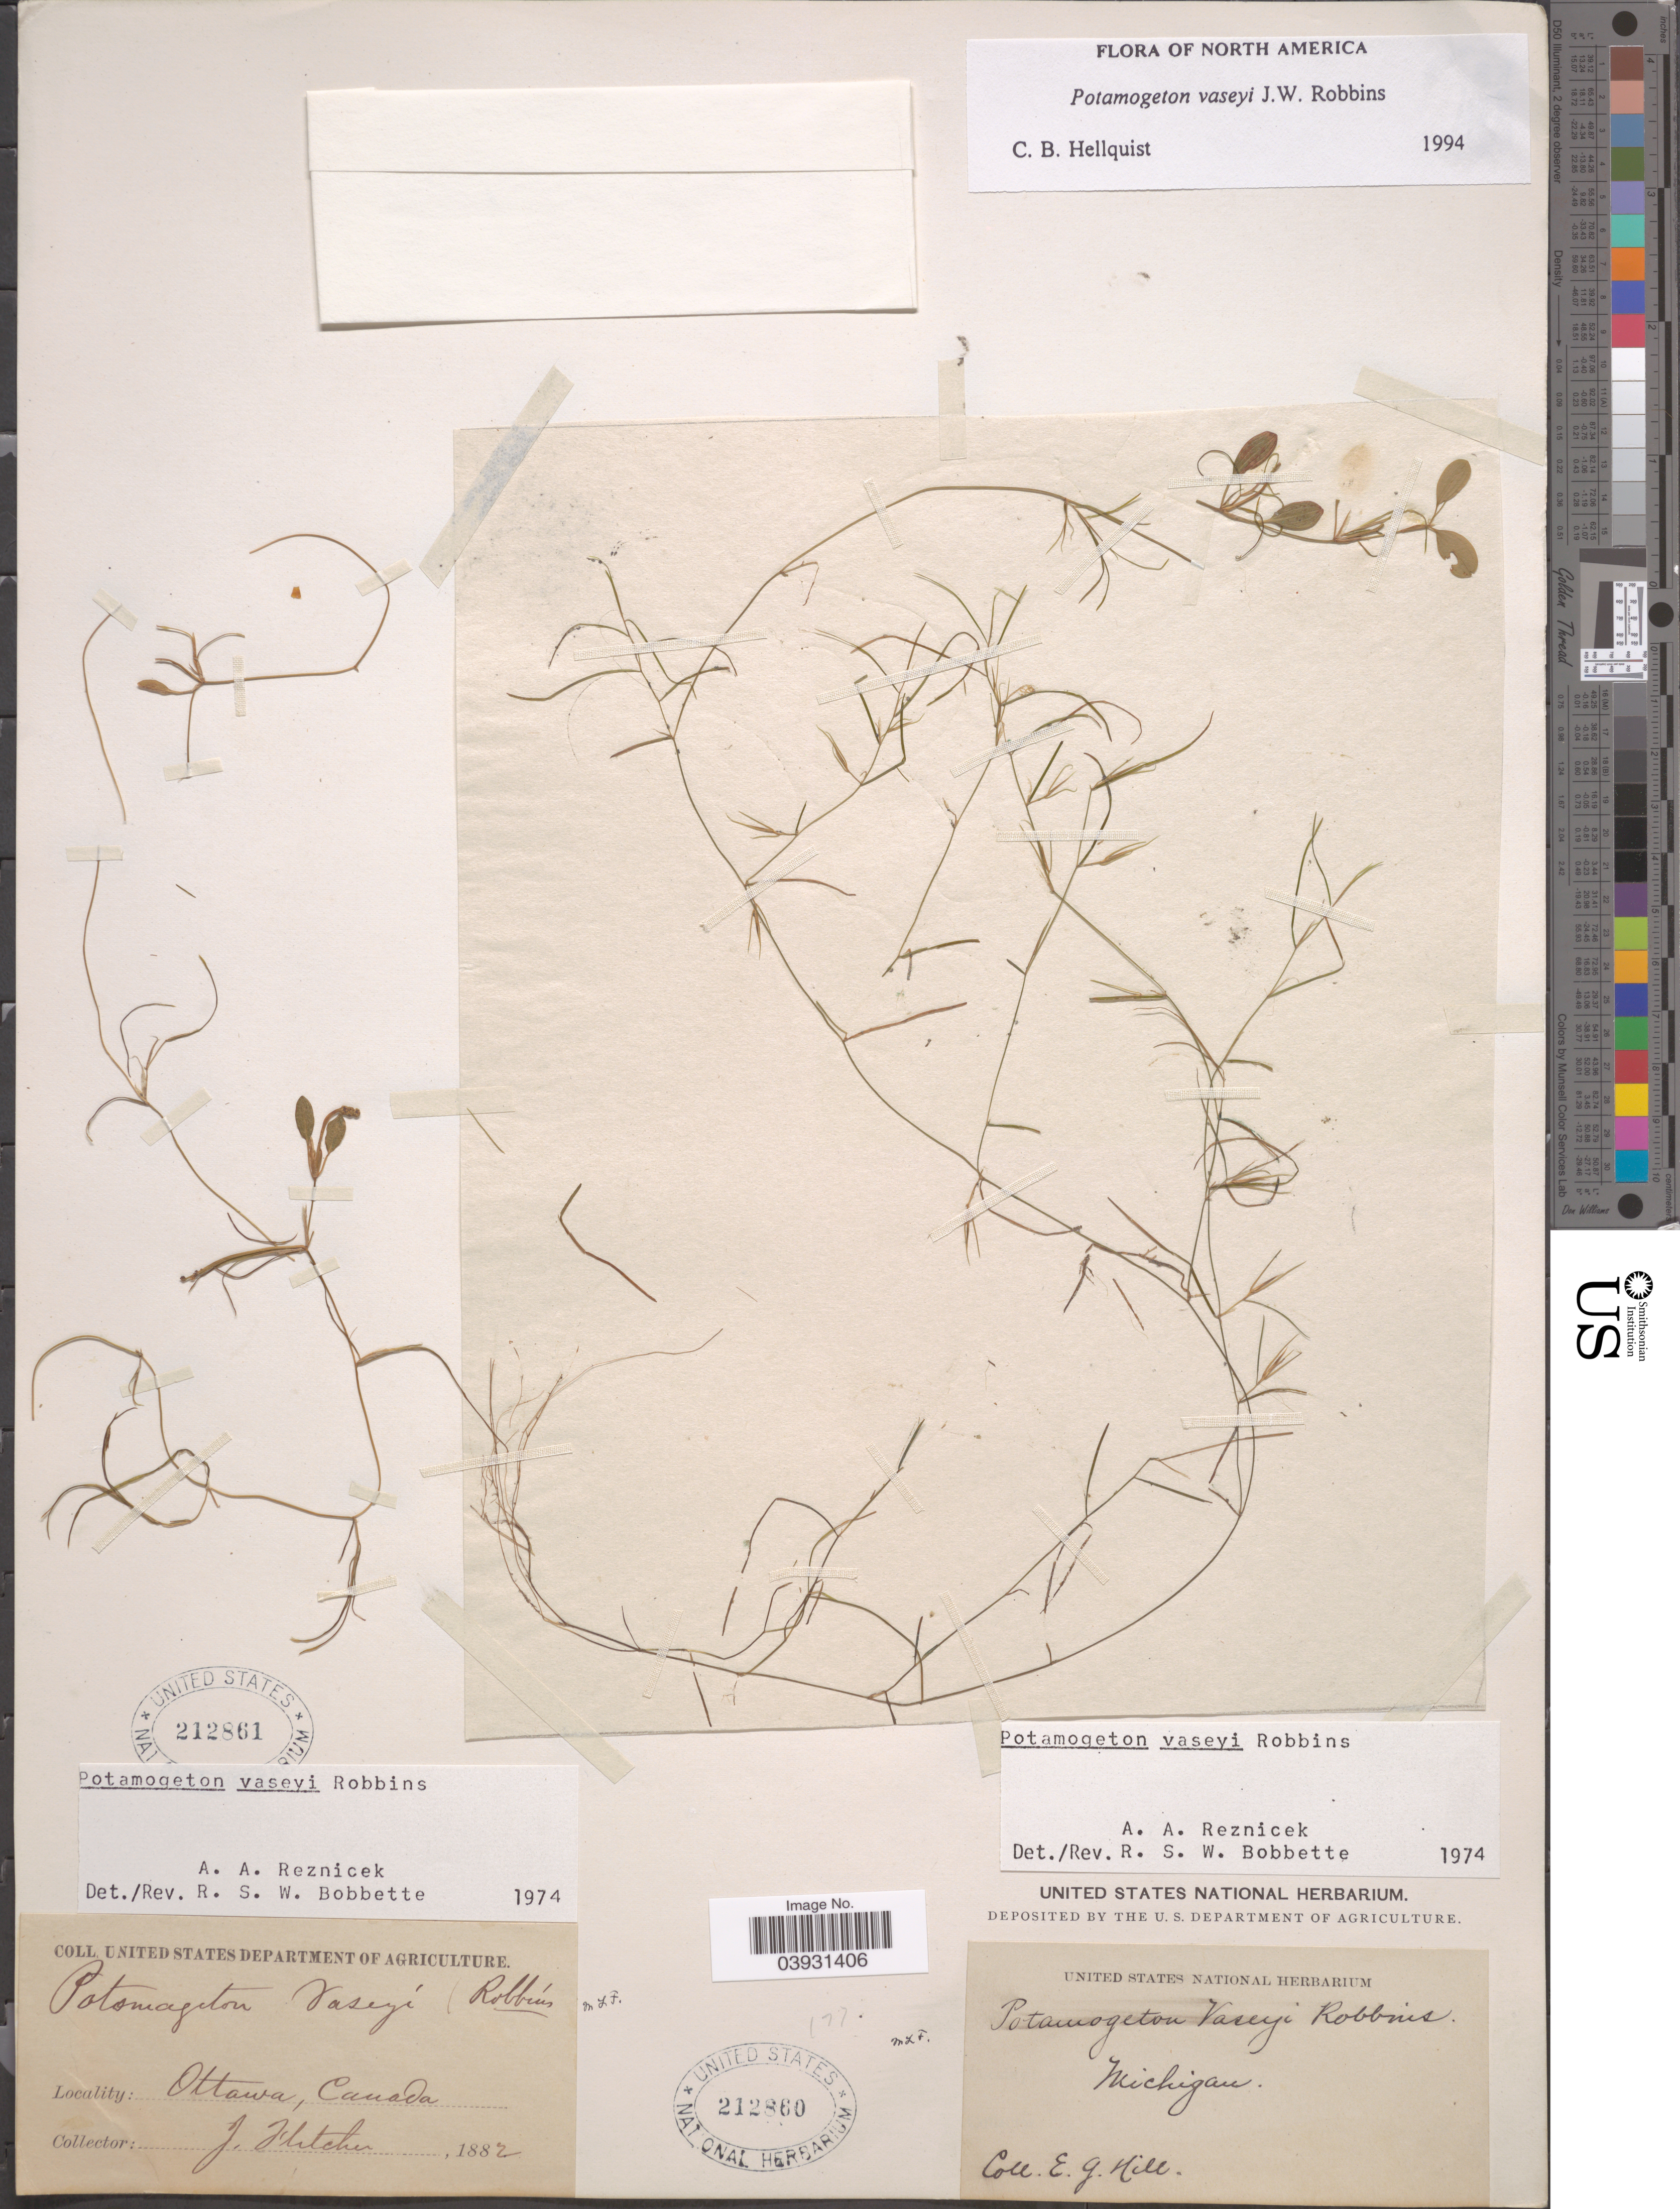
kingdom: Plantae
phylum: Tracheophyta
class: Liliopsida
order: Alismatales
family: Potamogetonaceae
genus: Potamogeton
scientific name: Potamogeton vaseyi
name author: J.W. Robbins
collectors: J. Fletcher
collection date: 1882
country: Canada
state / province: Ontario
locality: Ottawa.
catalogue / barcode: US 212861-2